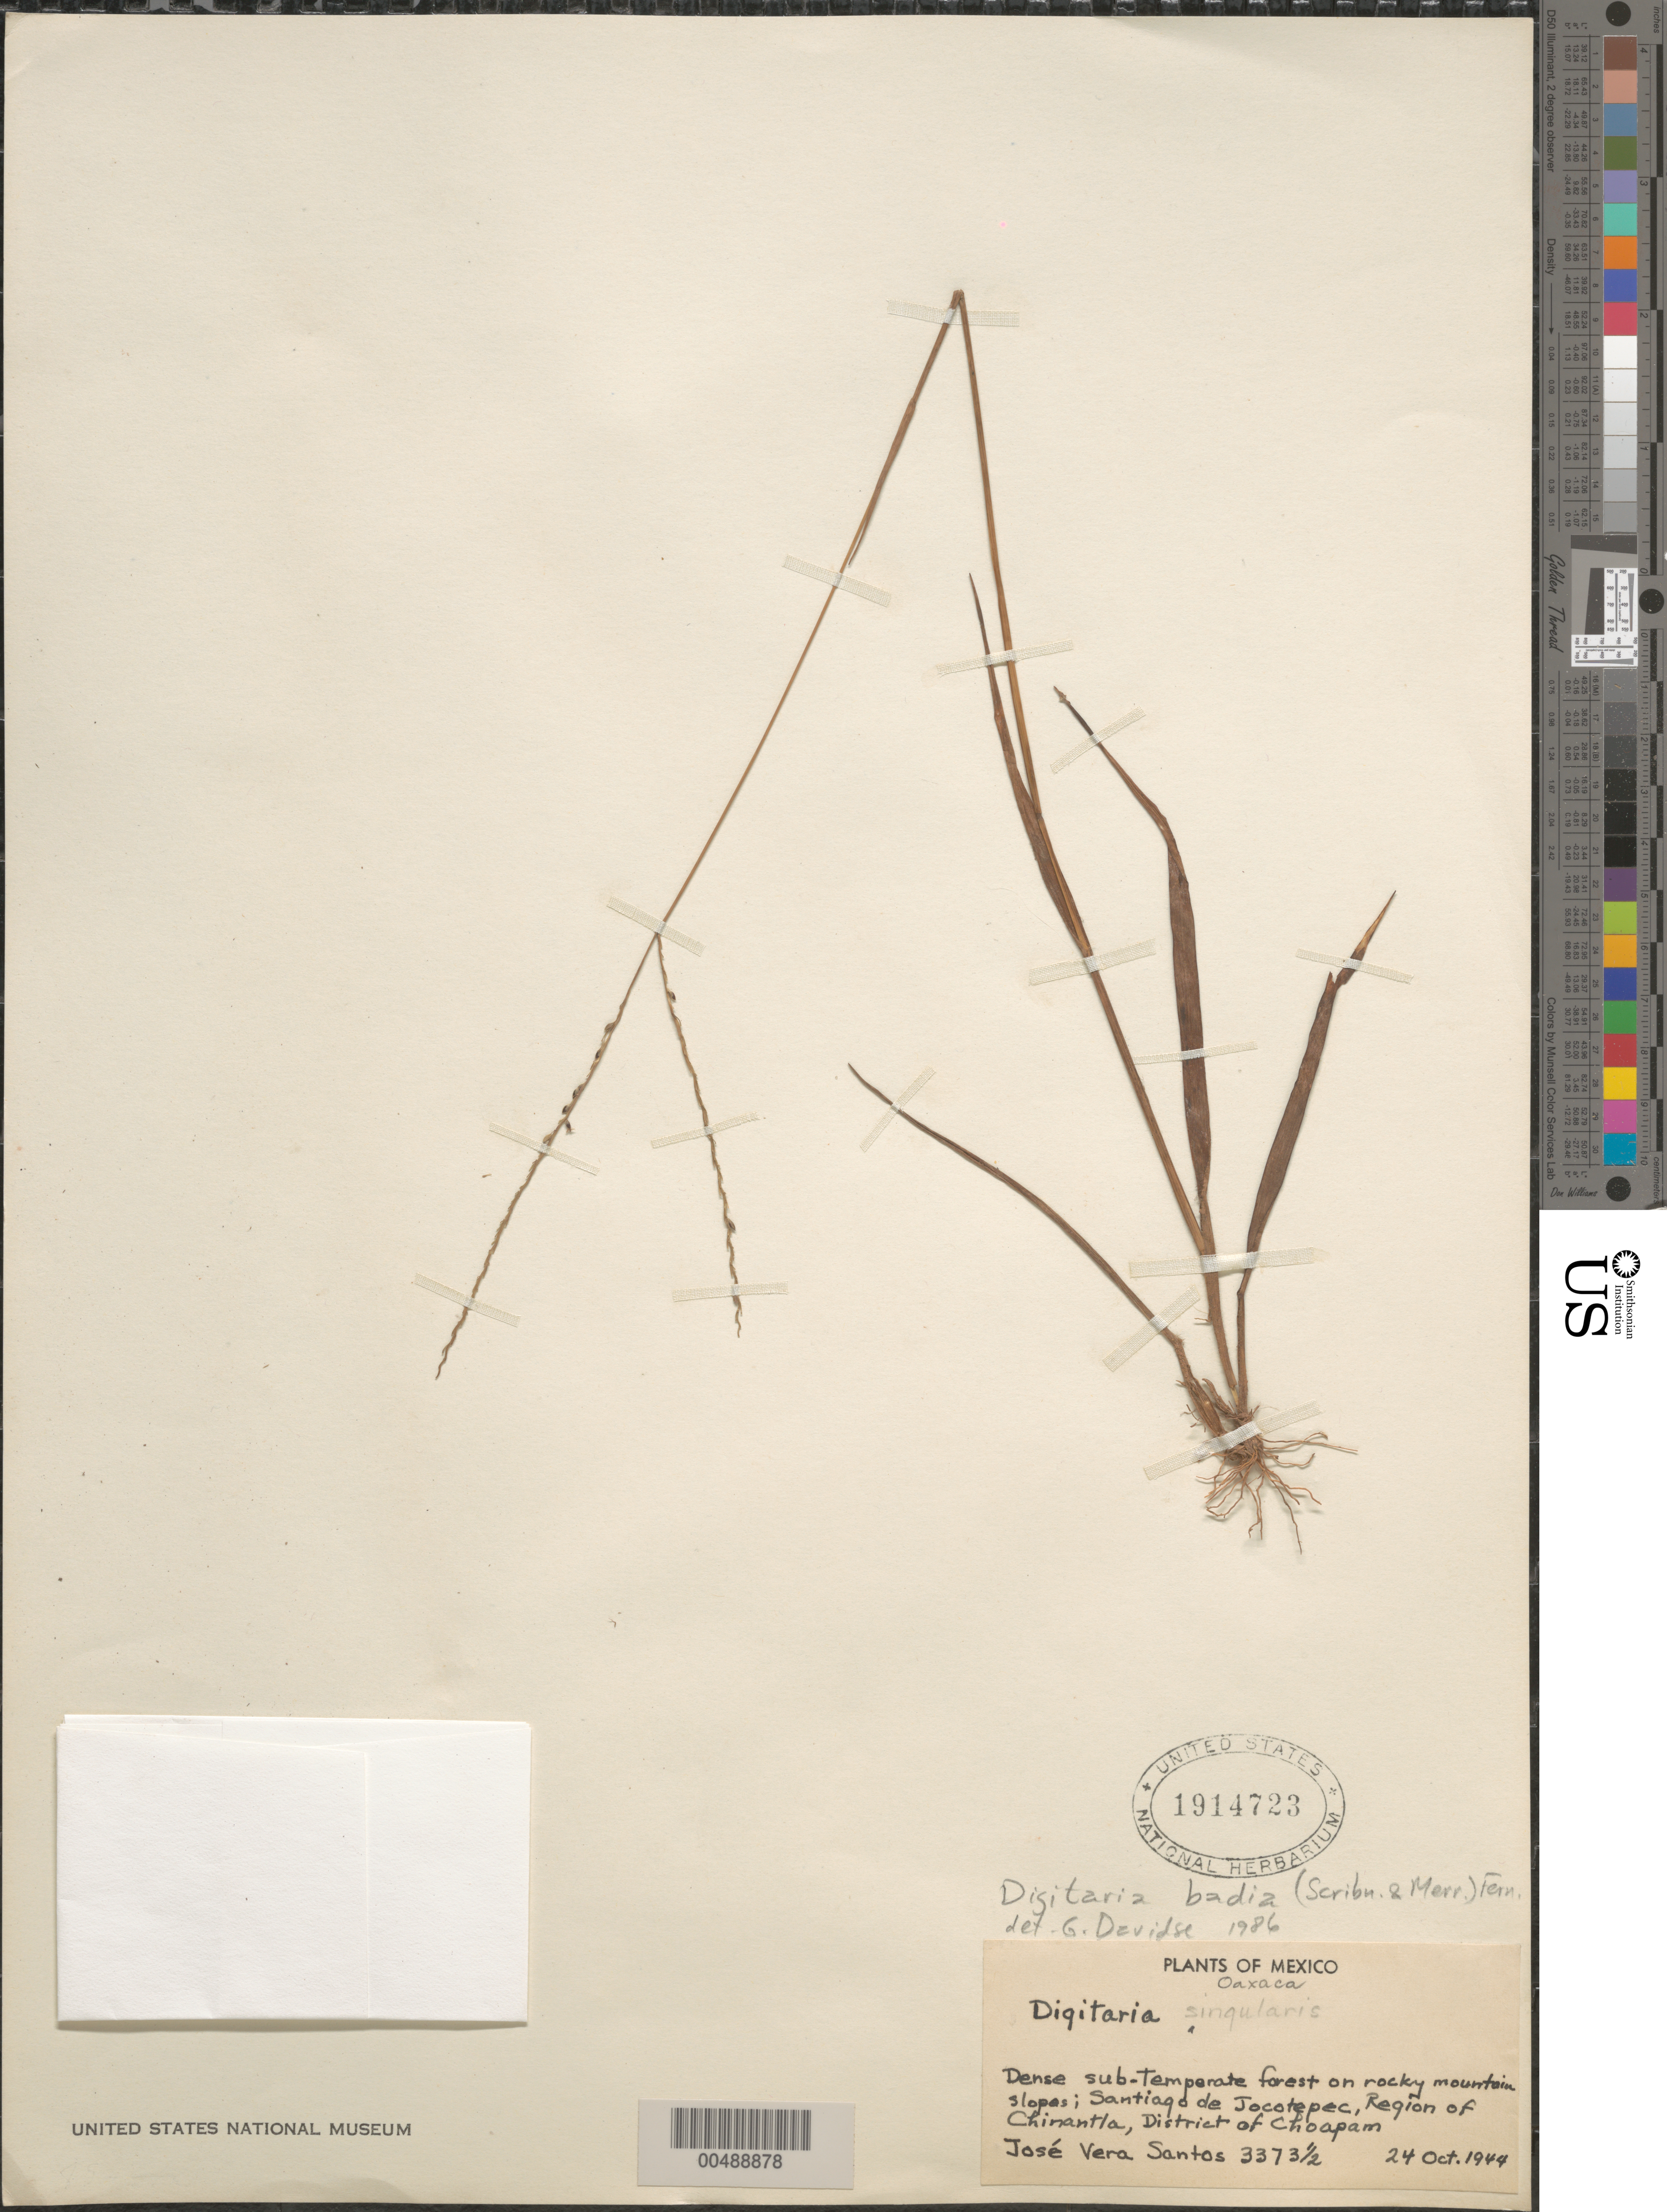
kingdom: Plantae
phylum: Tracheophyta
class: Liliopsida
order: Poales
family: Poaceae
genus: Digitaria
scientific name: Digitaria badia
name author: (Scribn. & Merr.) Fernald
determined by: Davidse, Gerrit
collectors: J. V. Santos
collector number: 3373.5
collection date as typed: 24 Oct 1944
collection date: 1944-10-24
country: Mexico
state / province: Oaxaca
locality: Santiago de Jocotepec, Region of Chinantla, Dist of Choapam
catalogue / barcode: US 1914723